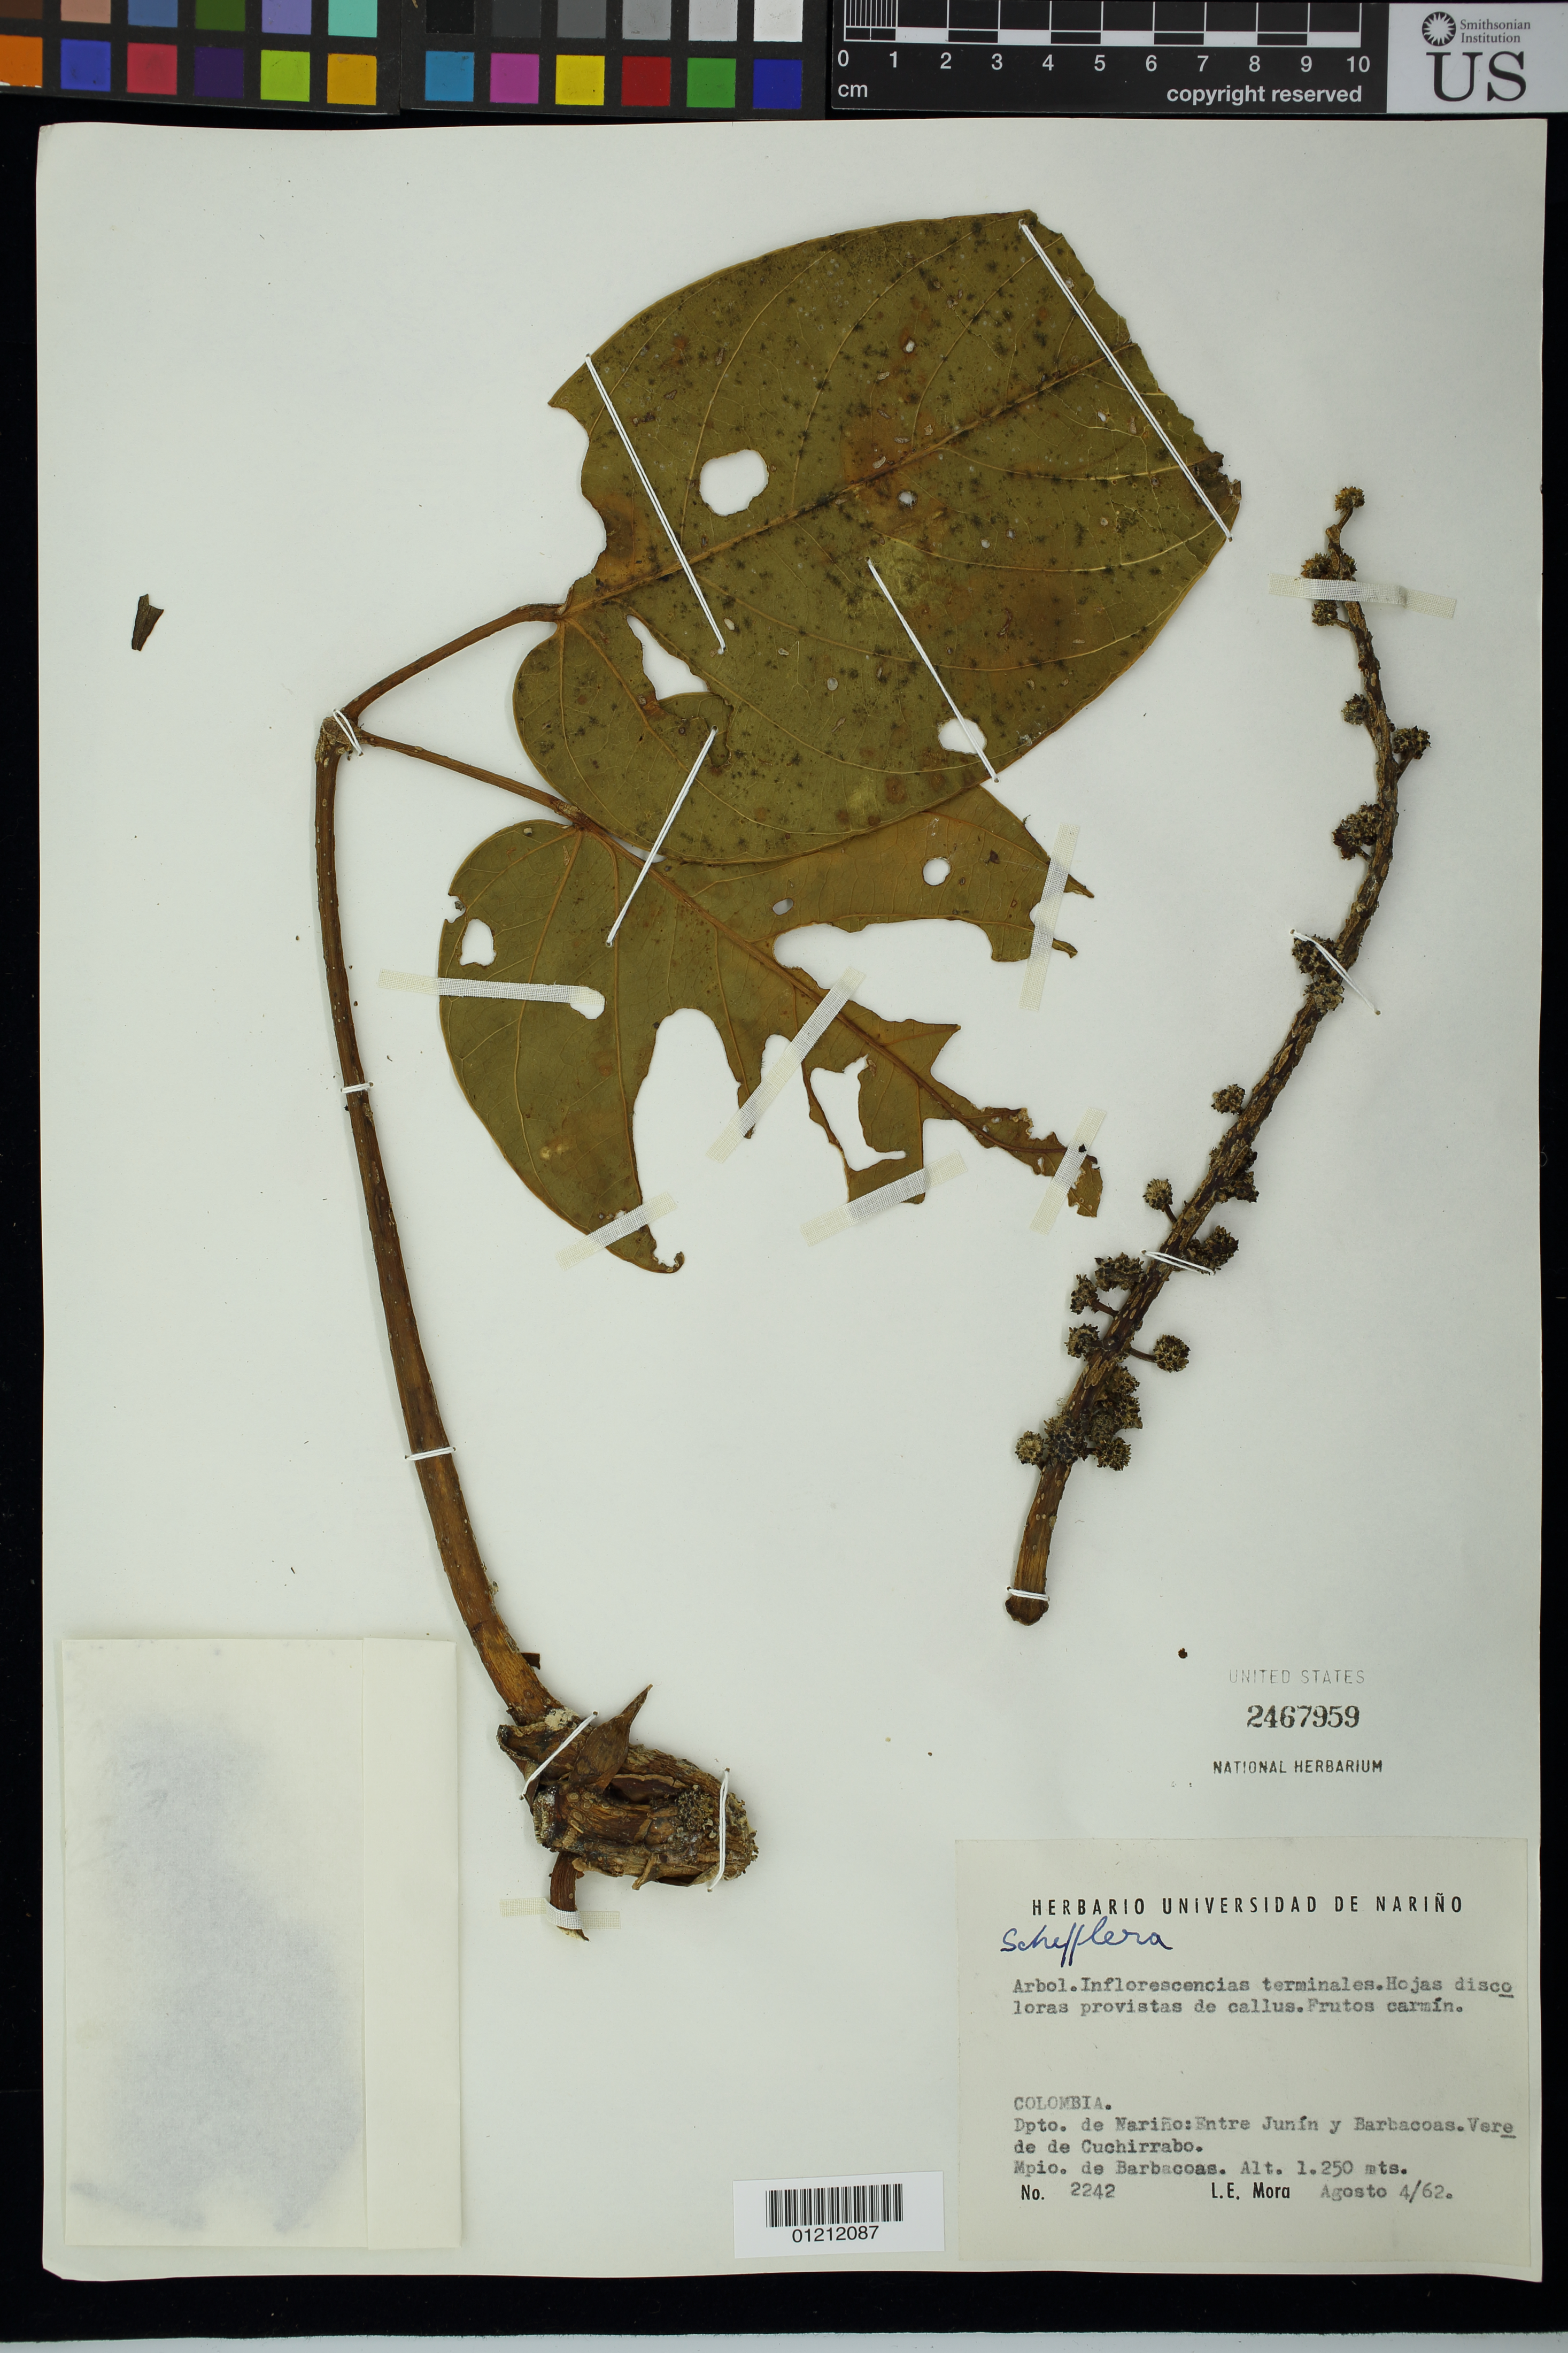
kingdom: Plantae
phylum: Tracheophyta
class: Magnoliopsida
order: Apiales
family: Araliaceae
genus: Schefflera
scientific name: Schefflera sp.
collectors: L. Mora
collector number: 2242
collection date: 1962-08-04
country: Colombia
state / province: Nariño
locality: Entre Junín y Barbacoas. Vere de de Cuchirrabo.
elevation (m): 1250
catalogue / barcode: US 2467959